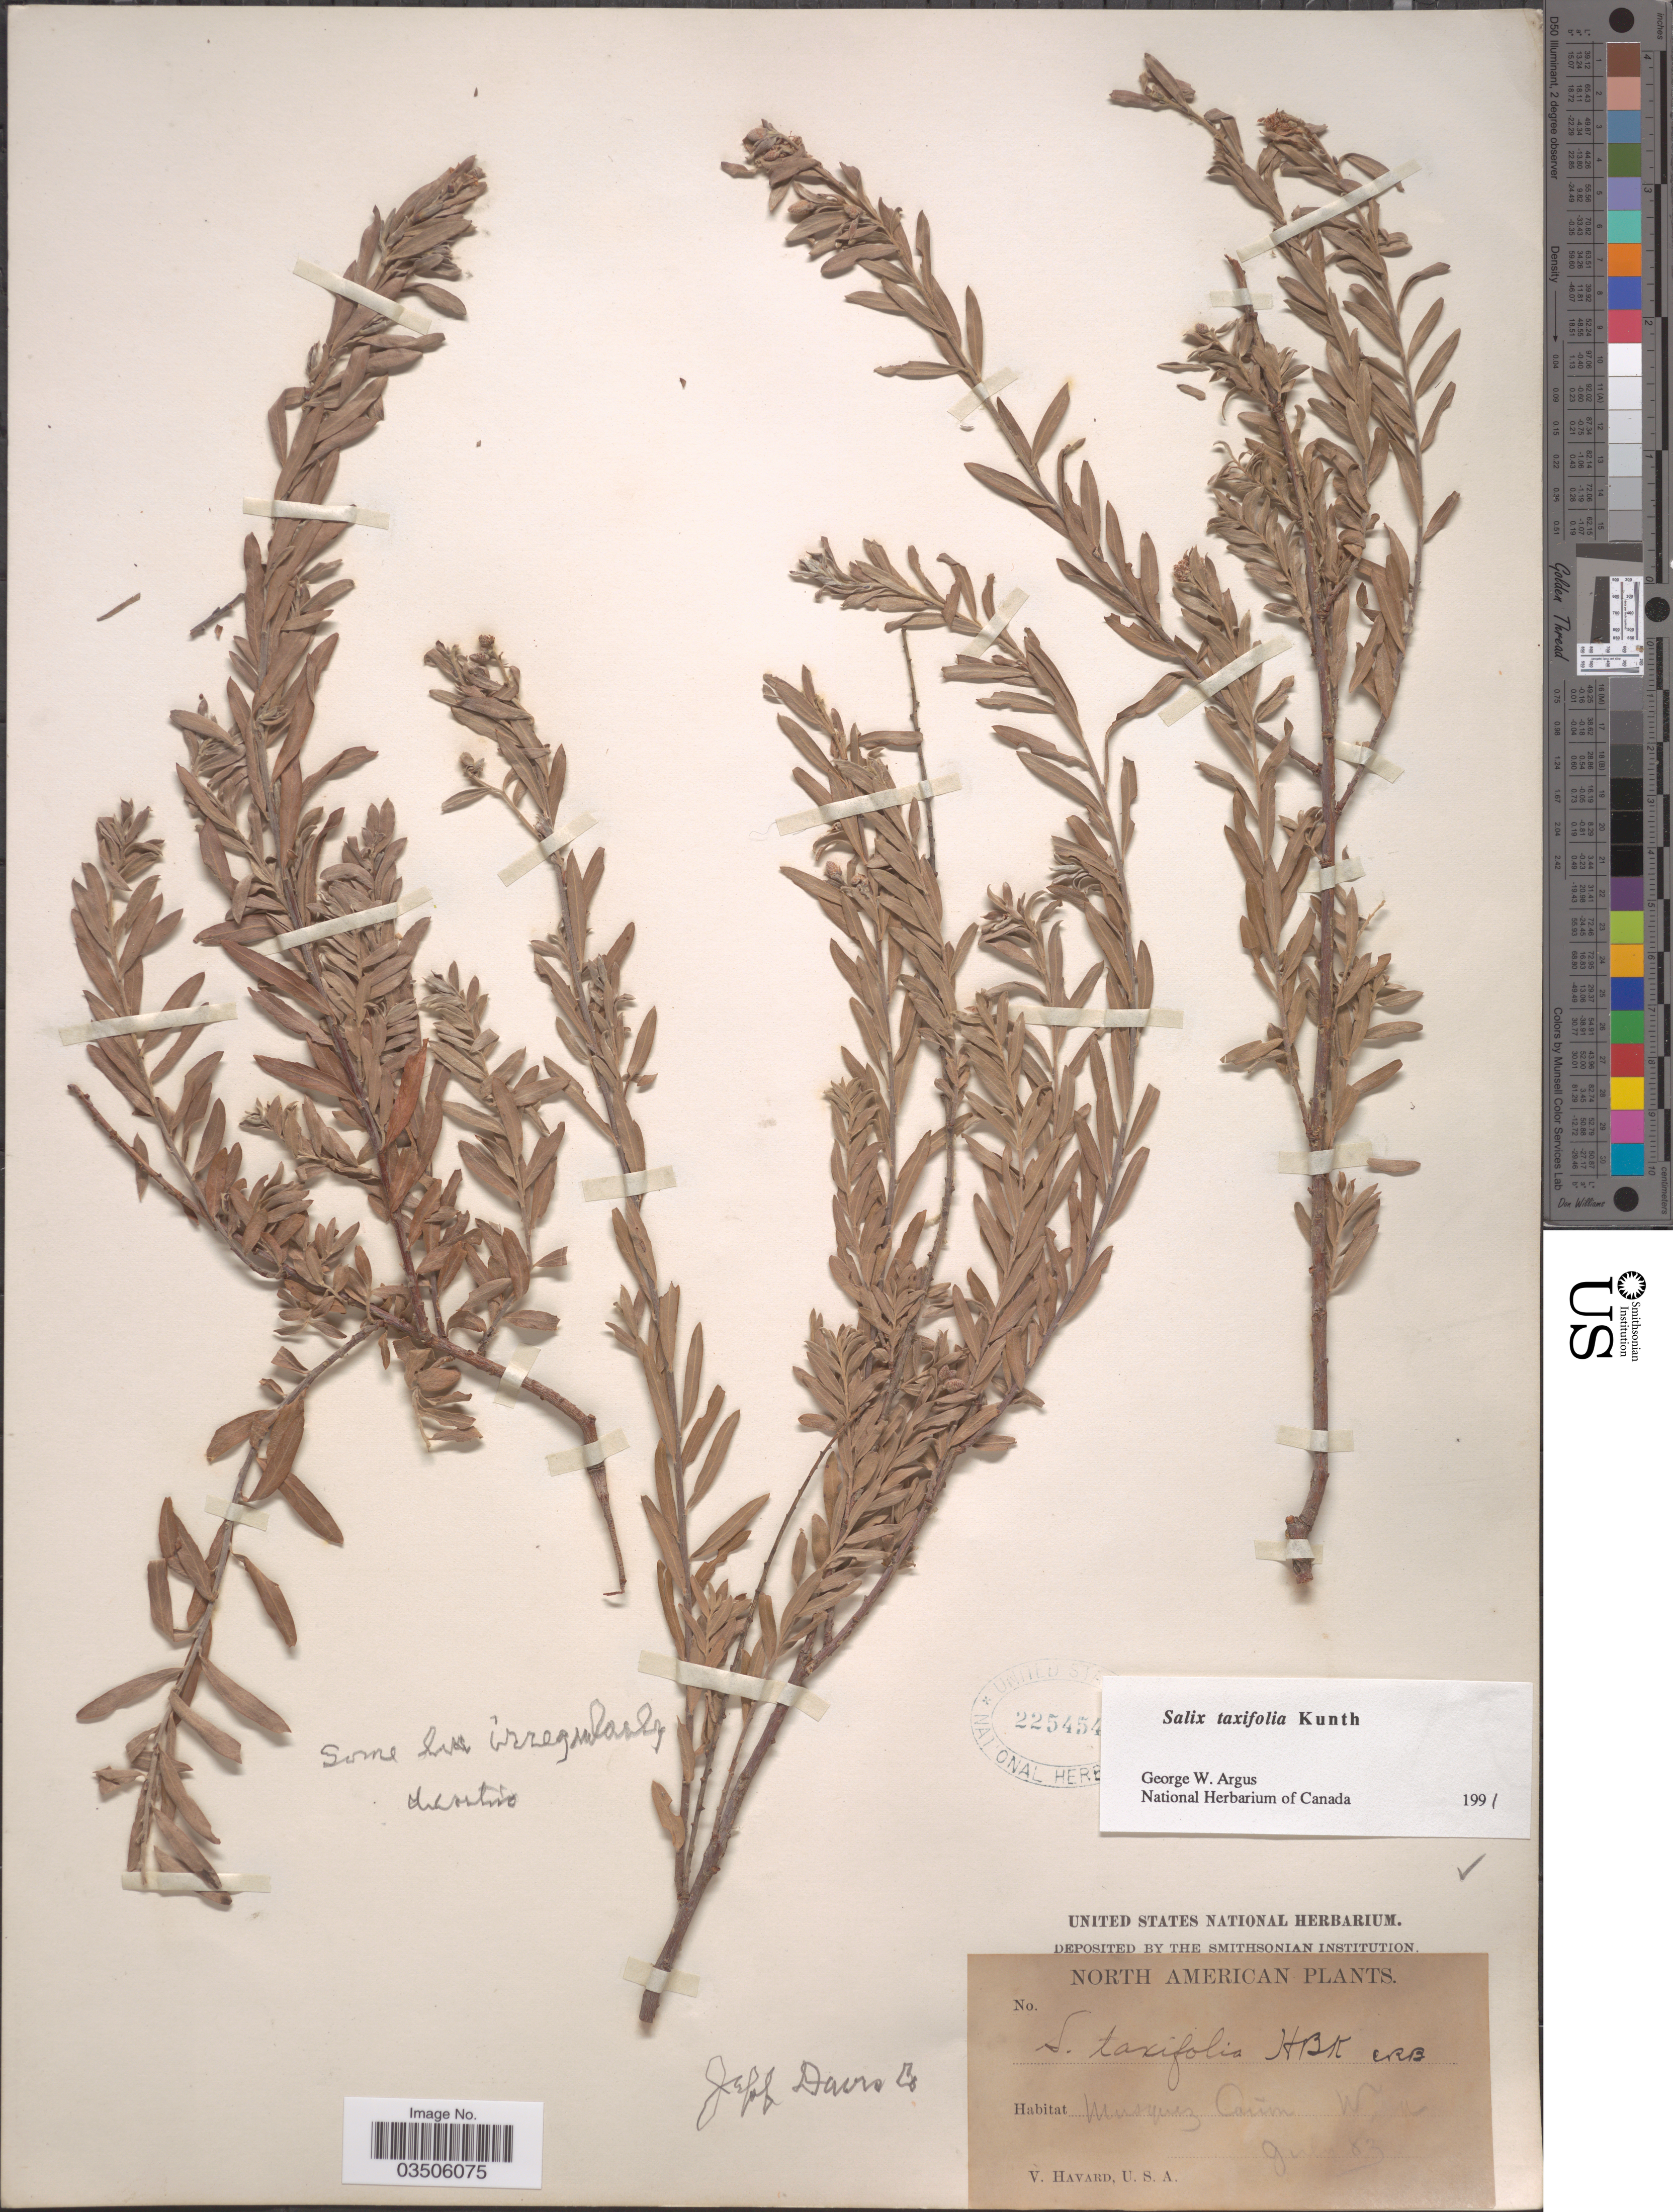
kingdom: Plantae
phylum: Tracheophyta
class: Magnoliopsida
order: Malpighiales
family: Salicaceae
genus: Salix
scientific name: Salix taxifolia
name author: Kunth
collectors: V. Havard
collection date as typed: Transcribed d/m/y: /7/83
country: United States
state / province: Texas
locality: Jeff davis Co. Musquiz Cañon. W. Tex.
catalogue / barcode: US 225454